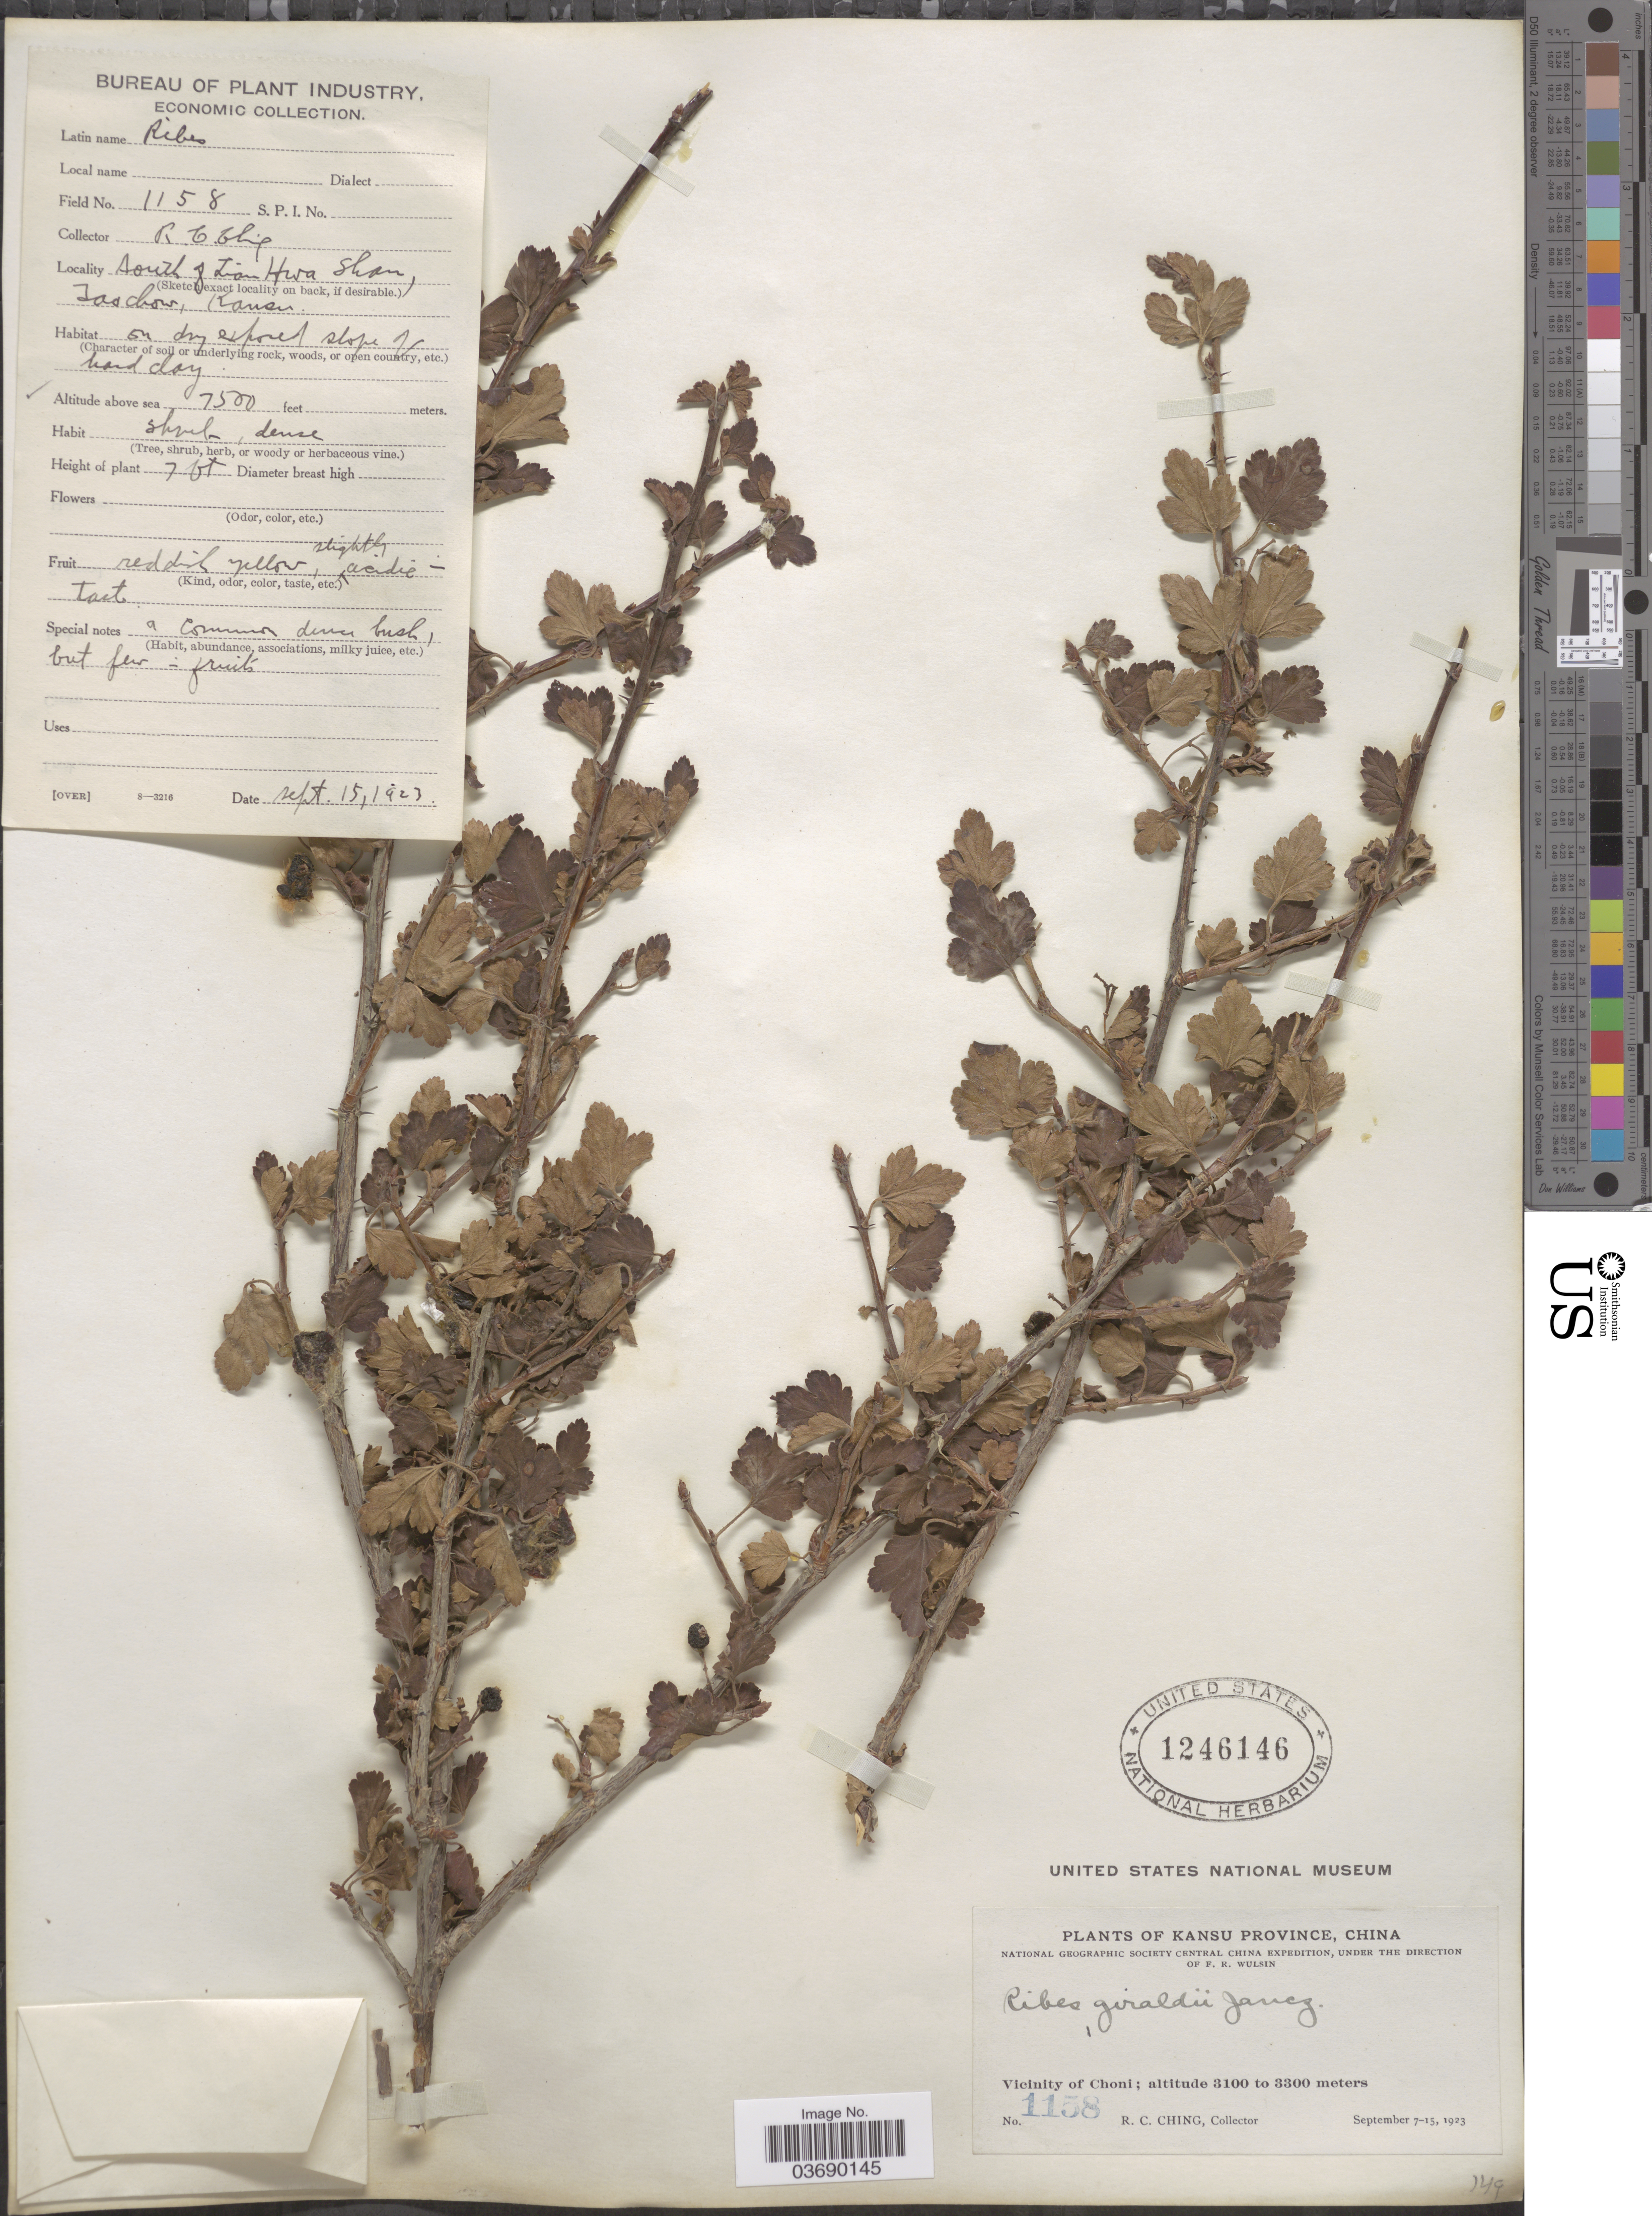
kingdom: Plantae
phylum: Tracheophyta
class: Magnoliopsida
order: Saxifragales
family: Grossulariaceae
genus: Ribes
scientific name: Ribes giraldii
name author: Jancz.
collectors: R. C. Ching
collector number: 1158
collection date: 1923-09-15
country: China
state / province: Gansu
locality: Kansu Province. Vicinity of Choni. South of Lian* Hwa Shan, Tao Chow.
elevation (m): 2286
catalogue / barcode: US 1246146